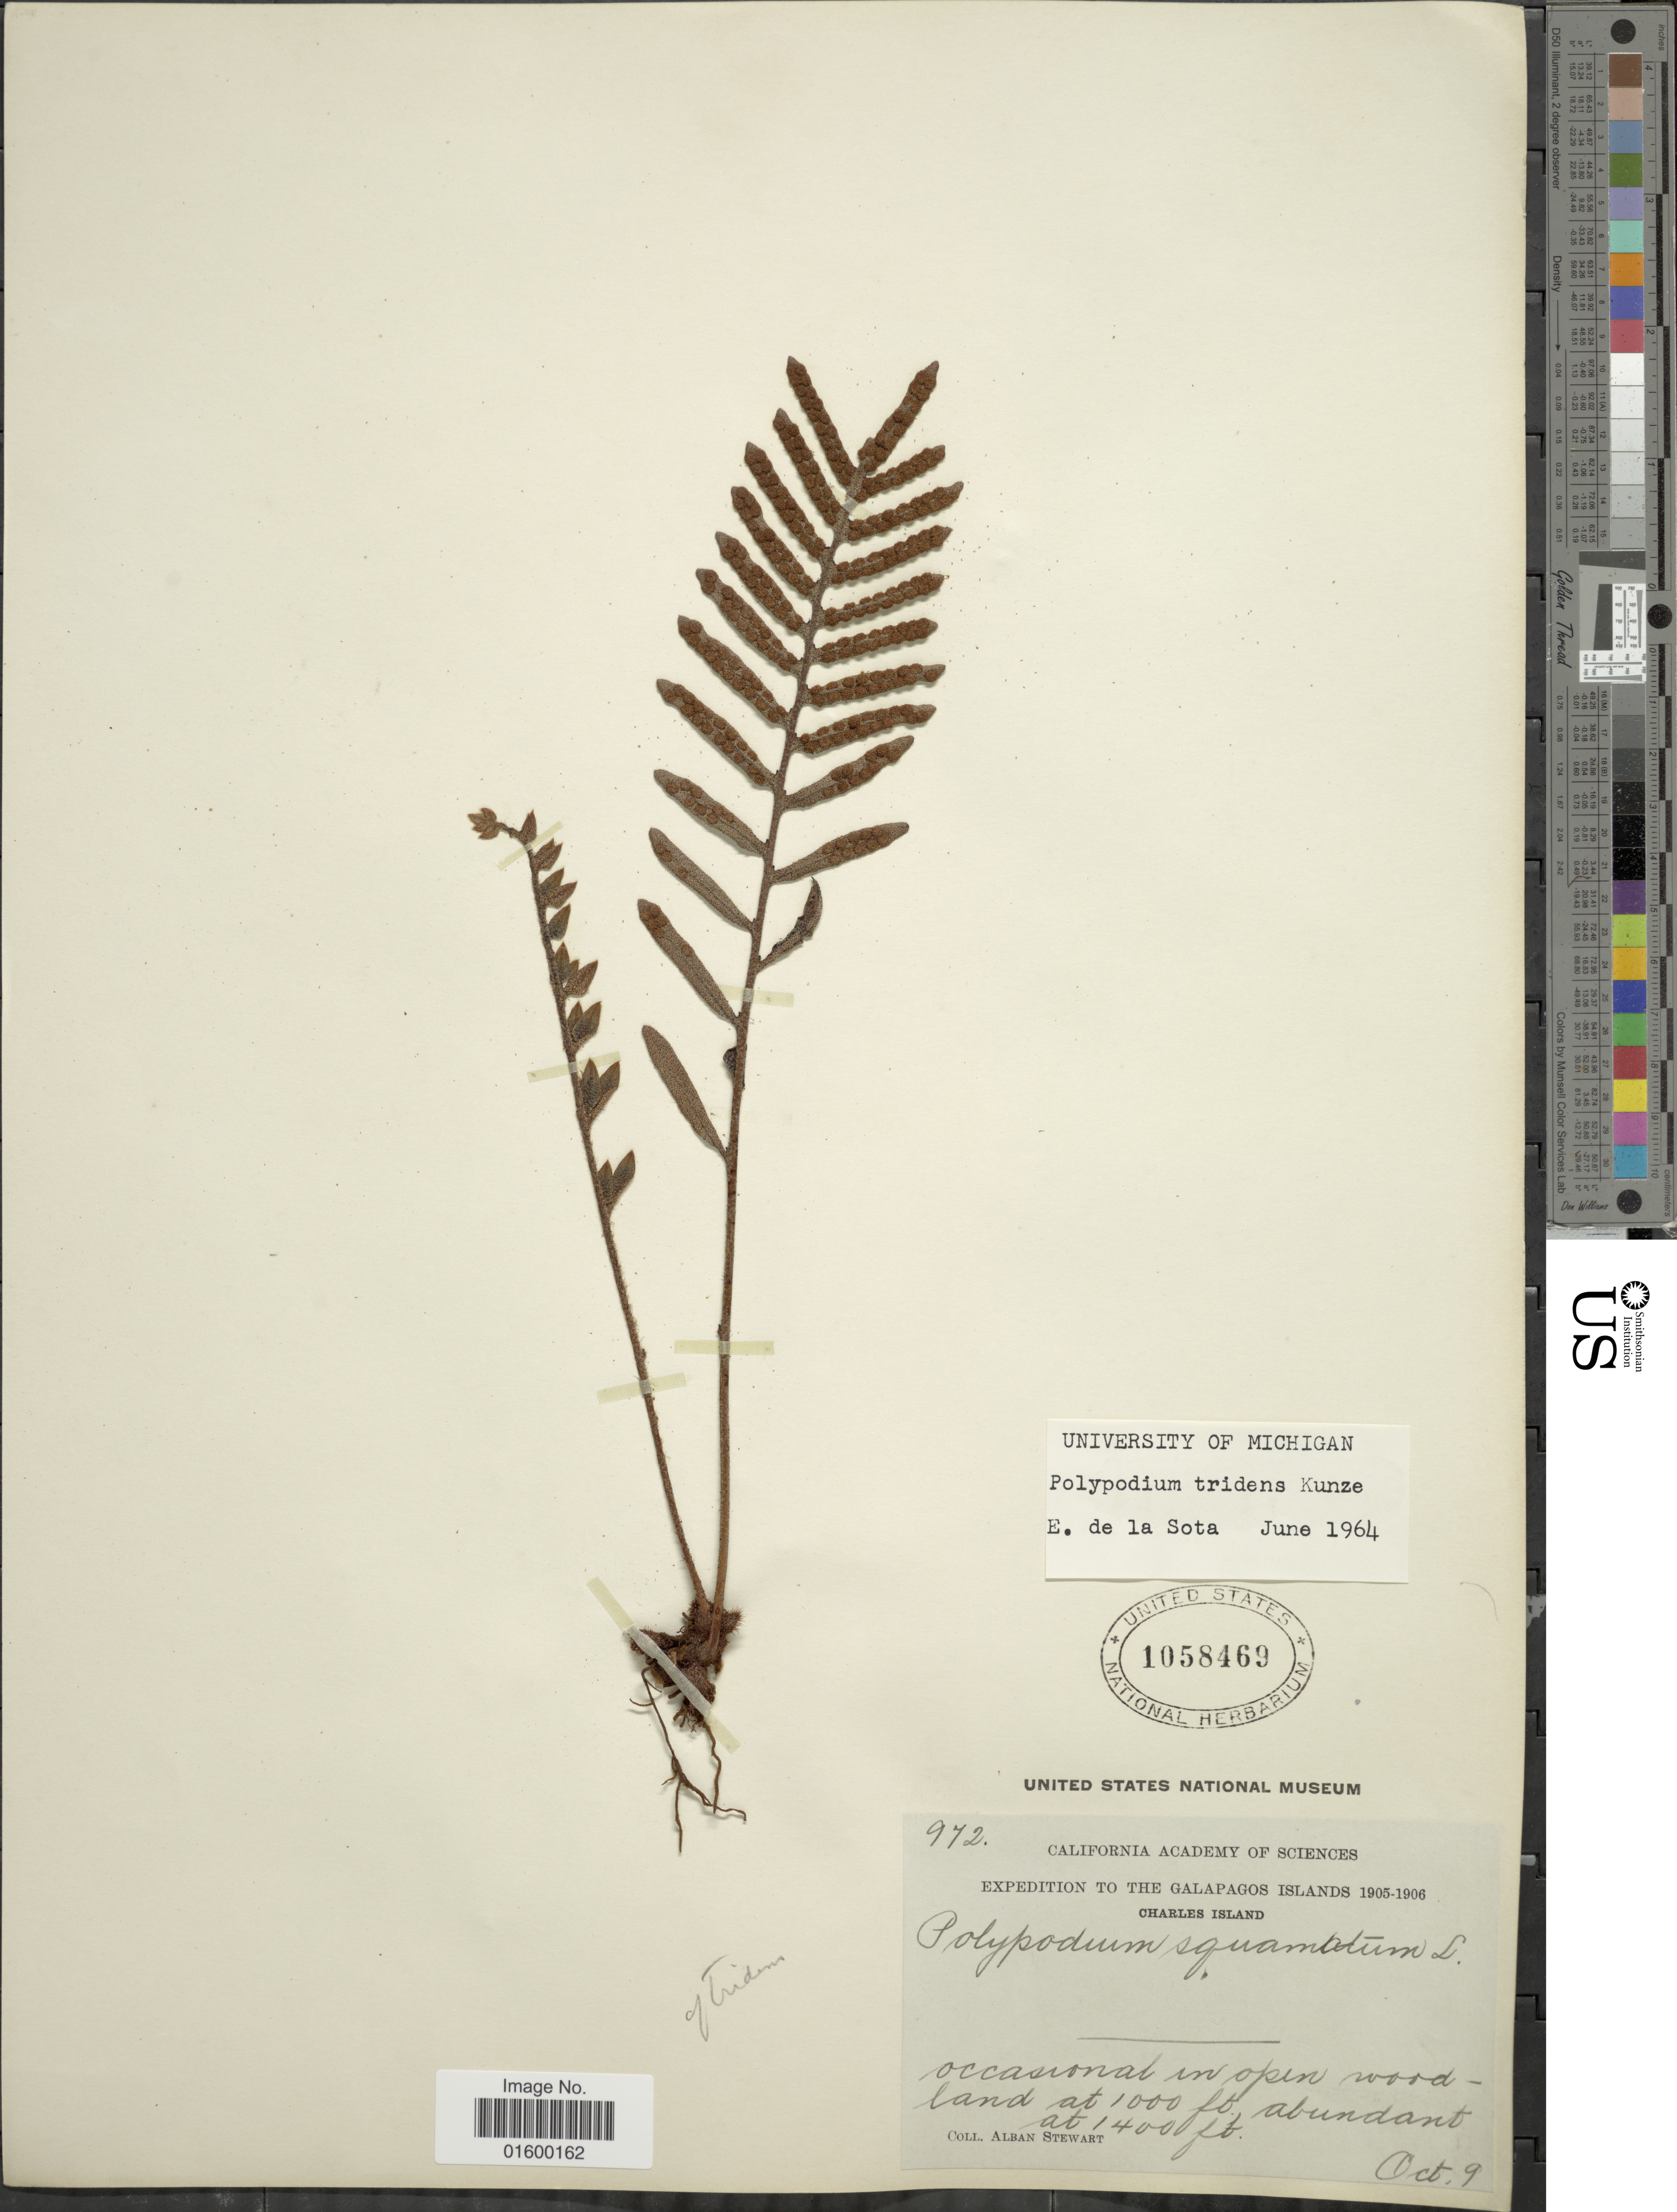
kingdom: Plantae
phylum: Tracheophyta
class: Polypodiopsida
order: Polypodiales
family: Polypodiaceae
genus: Pleopeltis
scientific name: Pleopeltis tridens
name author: J. Sm.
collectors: A. Stewart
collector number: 972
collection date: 1905-10-09/1906-10-09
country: Ecuador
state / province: Colón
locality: Galapagos Islands, Charles Island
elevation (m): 305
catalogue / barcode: US 1058469